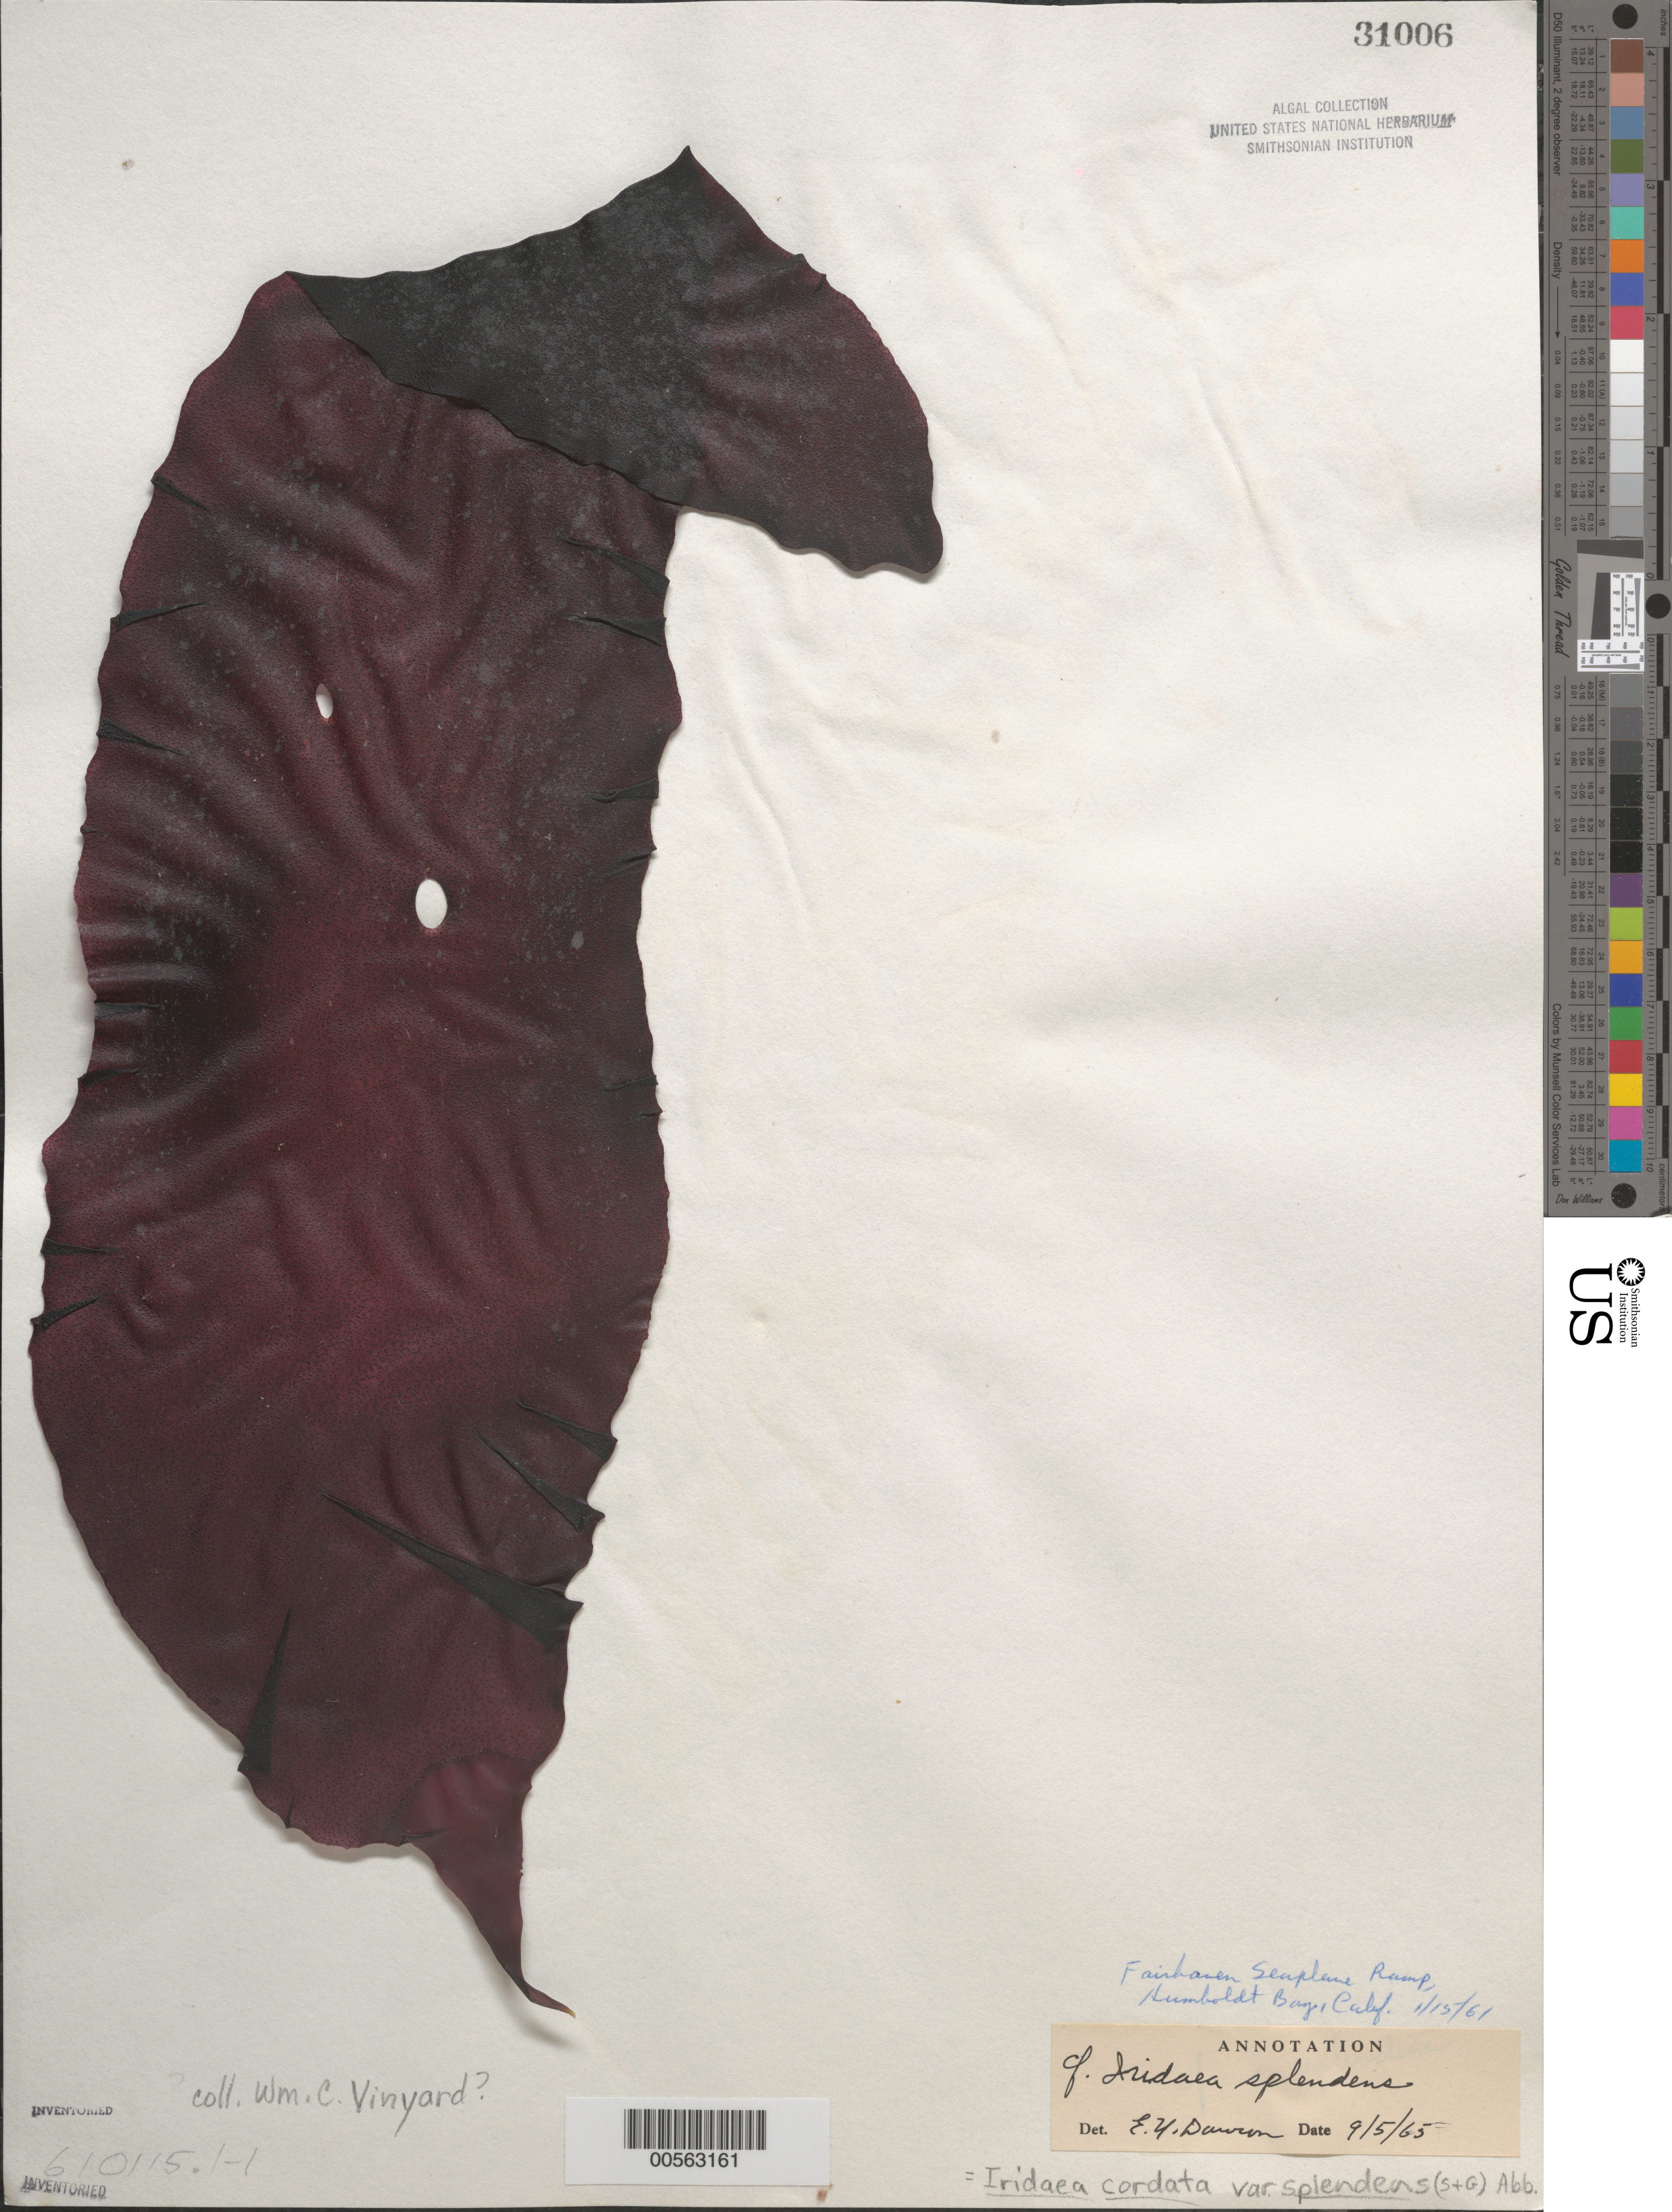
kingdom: Plantae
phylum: Rhodophyta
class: Florideophyceae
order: Gigartinales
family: Gigartinaceae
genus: Iridaea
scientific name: Iridaea cordata var. splendens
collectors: W. Vinyard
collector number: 610115.1-1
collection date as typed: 15 Jan 1961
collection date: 1961-01-15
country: United States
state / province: California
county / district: Humboldt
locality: Fairhaven seaplane ramp, Humboldt Bay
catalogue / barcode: US 31006